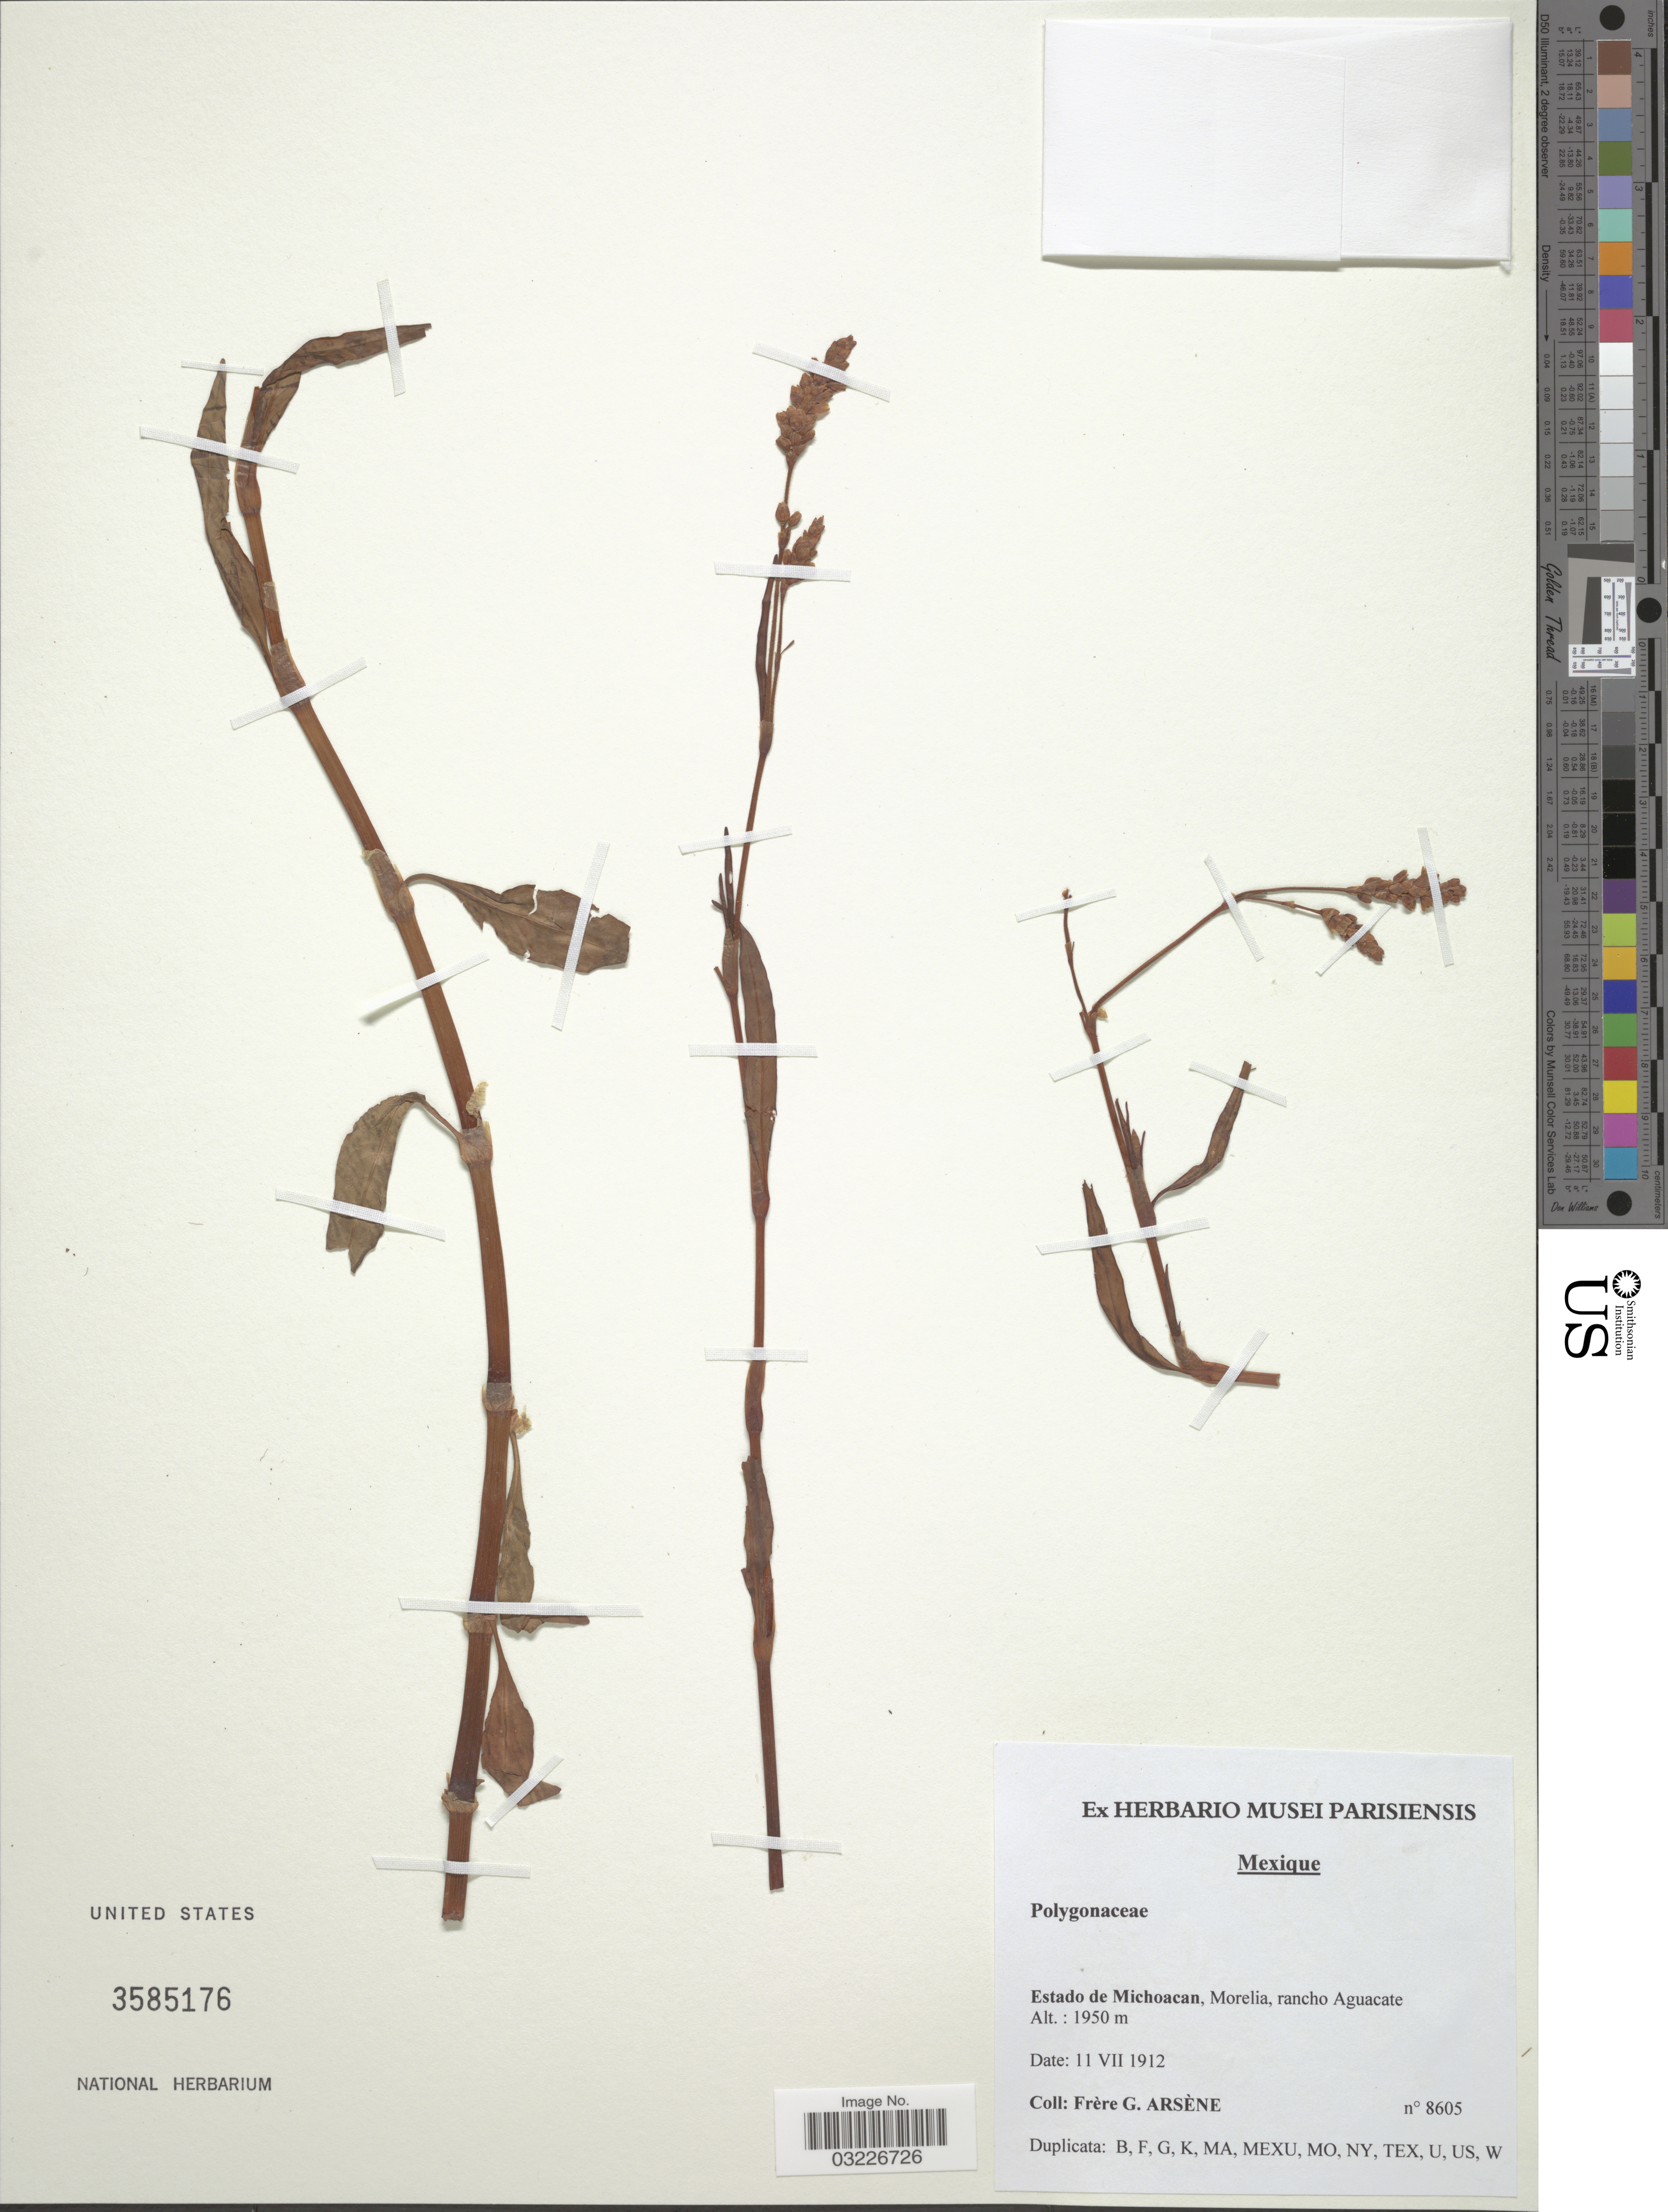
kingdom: Plantae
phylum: Tracheophyta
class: Magnoliopsida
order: Caryophyllales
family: Polygonaceae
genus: Polygonum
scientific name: Polygonum sp.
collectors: Bro. G. Arsène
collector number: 8605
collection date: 1912-07-11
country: Mexico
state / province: Michoacán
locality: Morelia, rancho Aguacate.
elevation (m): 1950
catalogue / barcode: US 3585176